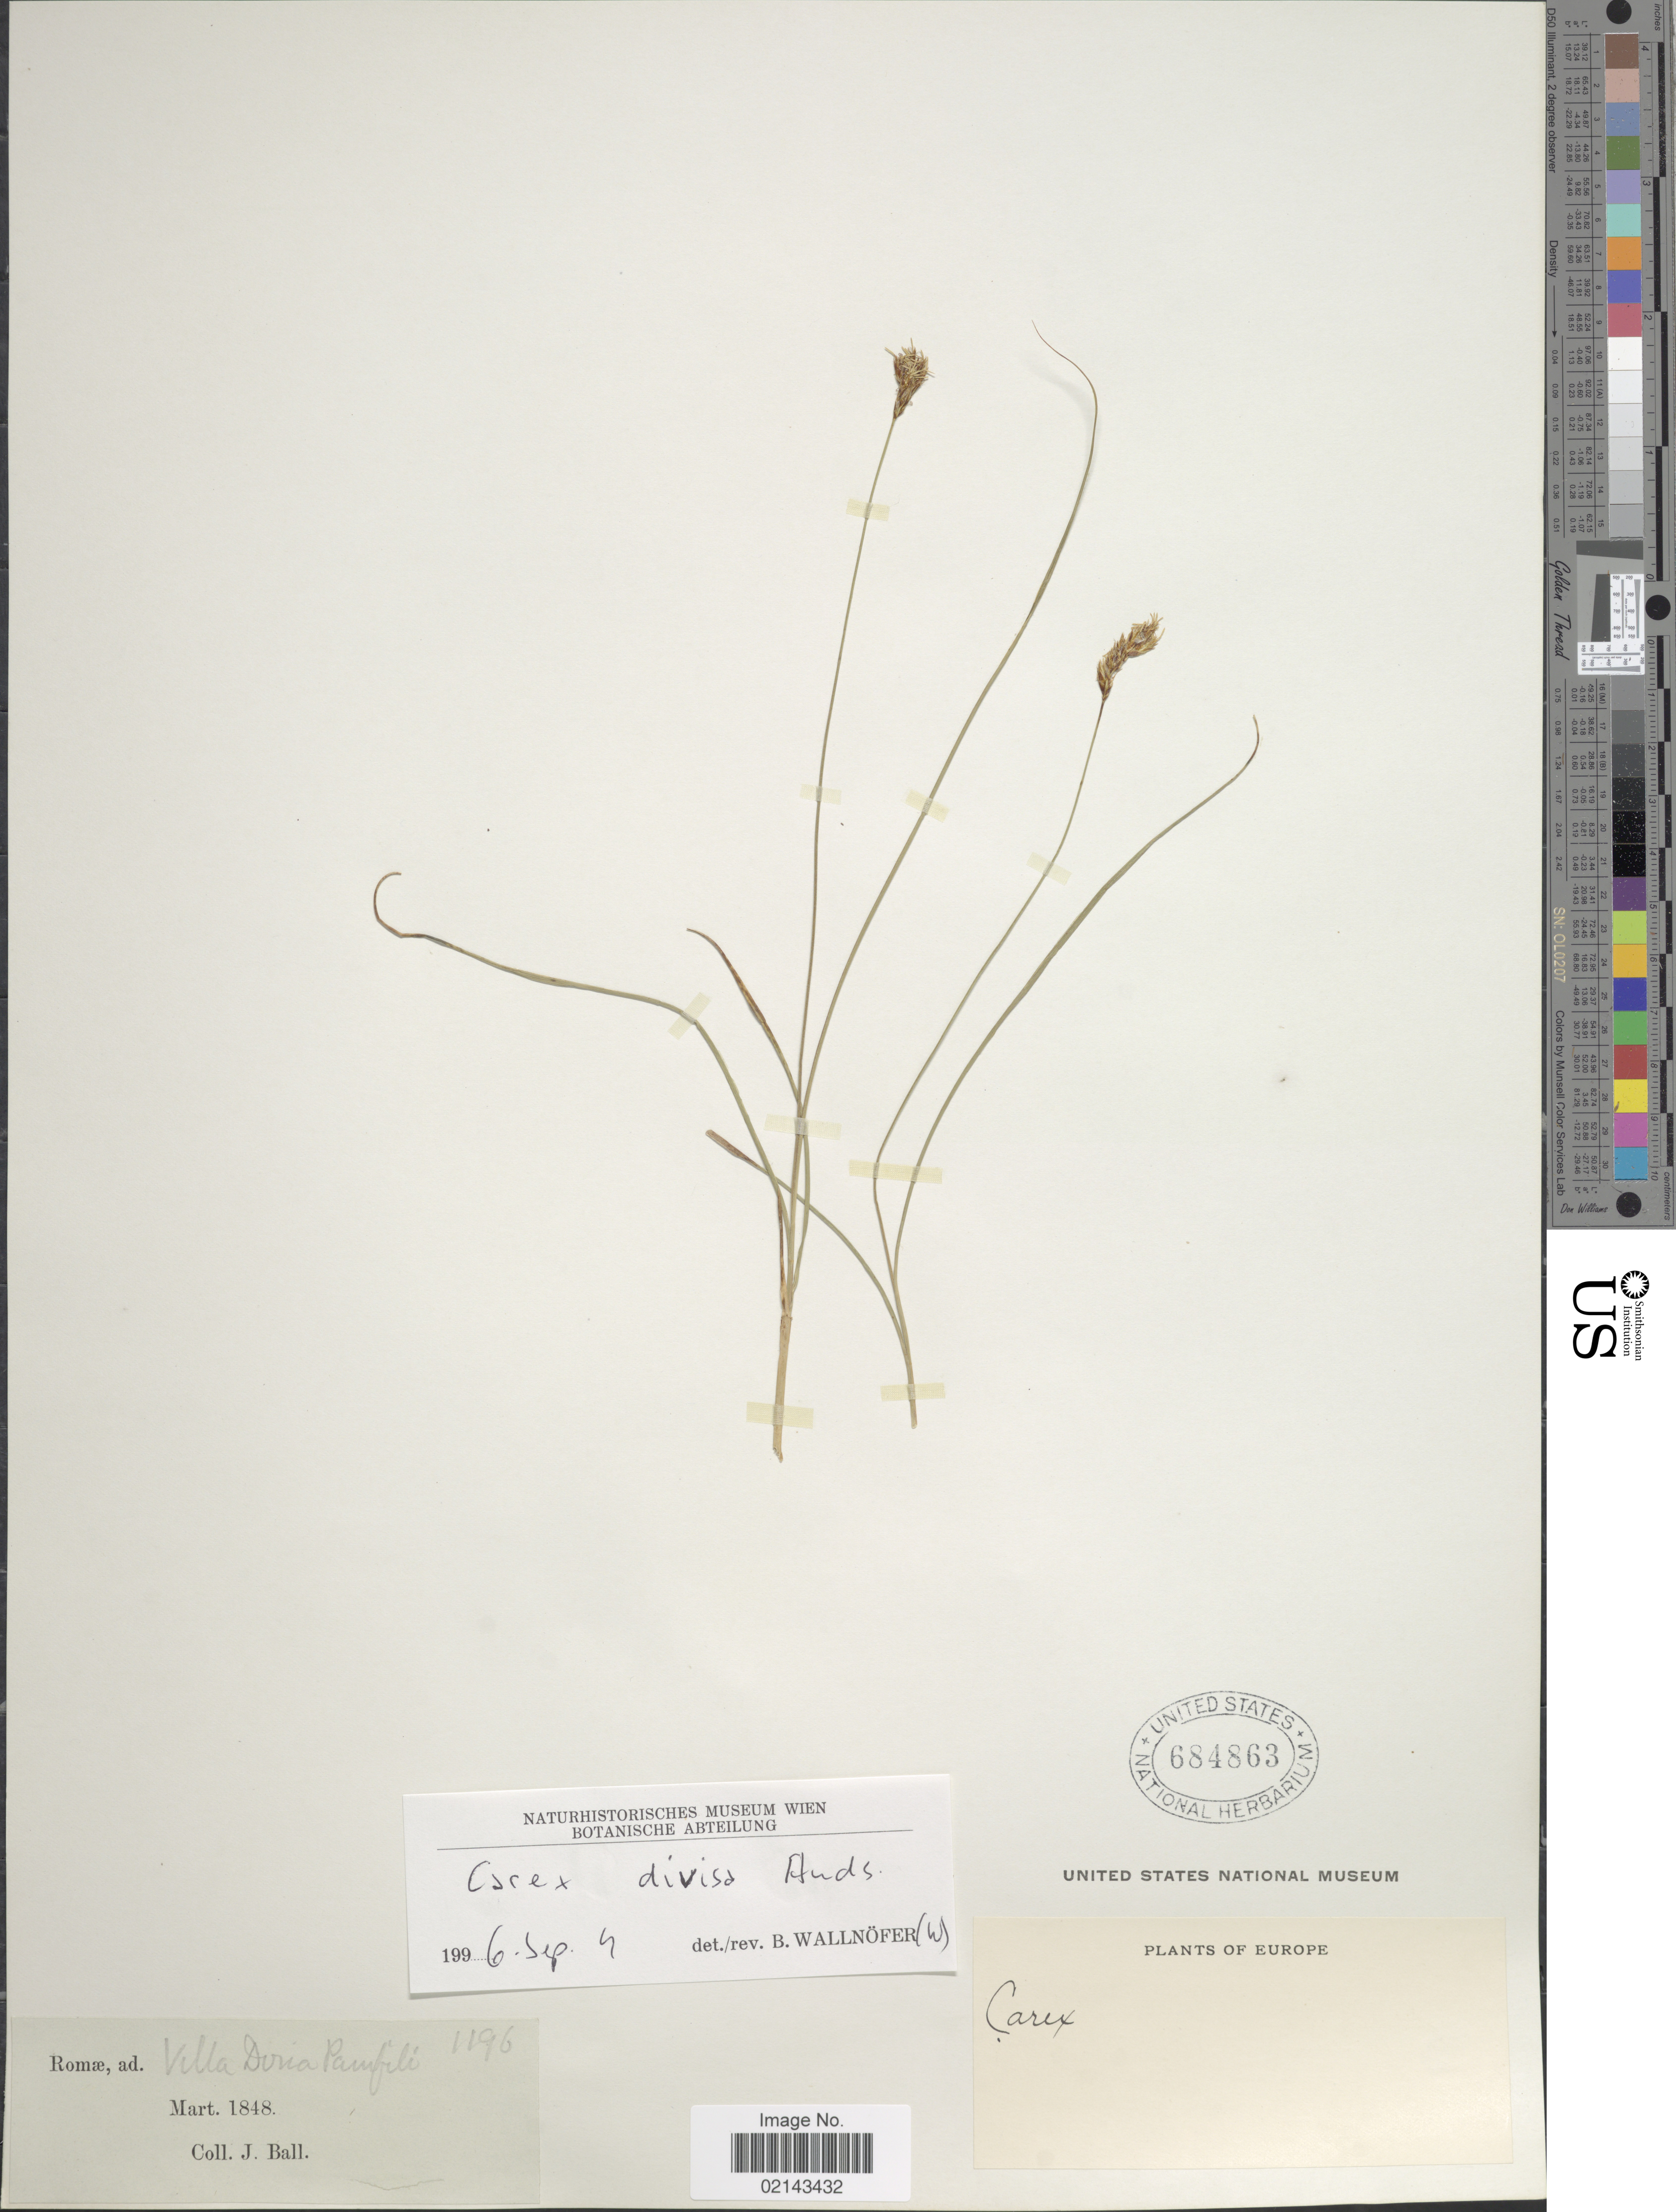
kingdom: Plantae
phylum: Tracheophyta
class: Liliopsida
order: Poales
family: Cyperaceae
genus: Carex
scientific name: Carex divisa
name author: Huds.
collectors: J. Ball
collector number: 1196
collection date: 1848-03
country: Italy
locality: Romae, ad. Villa Doria Pamfili [Pamphili]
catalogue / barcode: US 684863